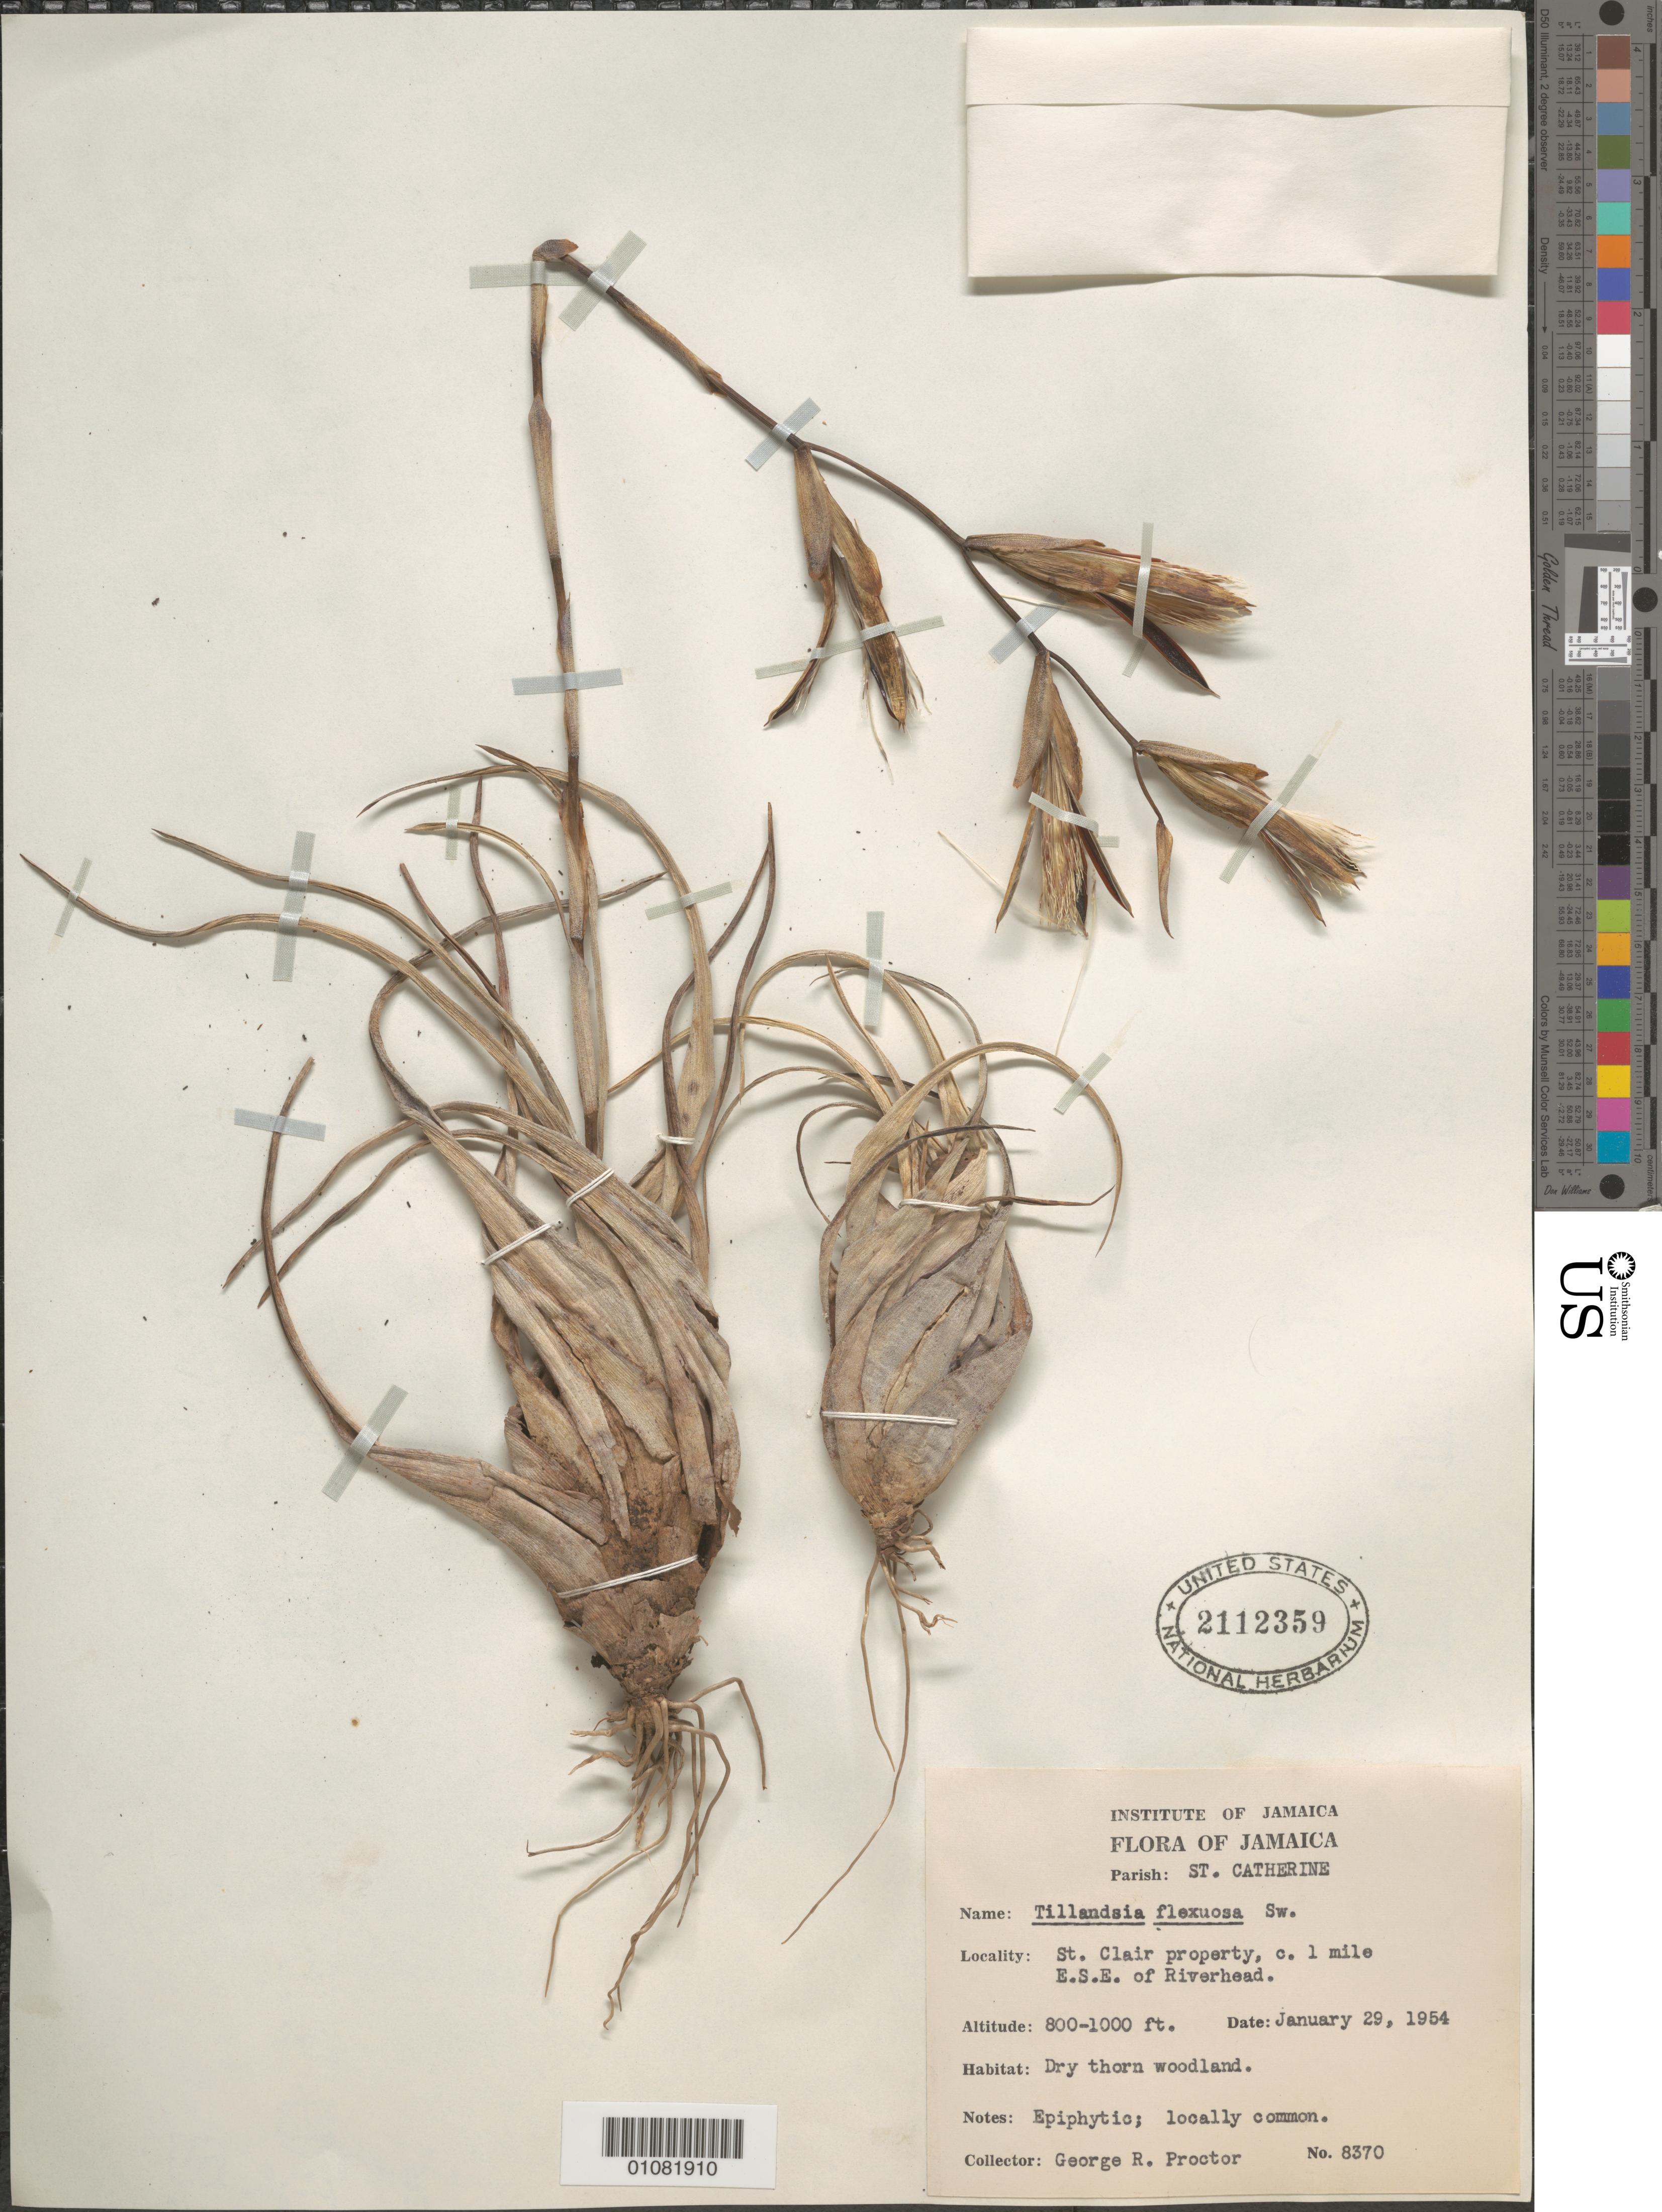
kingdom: Plantae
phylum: Tracheophyta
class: Liliopsida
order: Poales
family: Bromeliaceae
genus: Tillandsia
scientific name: Tillandsia flexuosa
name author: Sw.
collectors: G. R. Proctor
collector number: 8370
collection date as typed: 29 Jan 1954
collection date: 1954-01-29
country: Jamaica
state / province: Saint Catherine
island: Jamaica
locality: St. Clair property, c. 1 mile ESE of Riverhead.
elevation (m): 244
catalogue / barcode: US 2112359